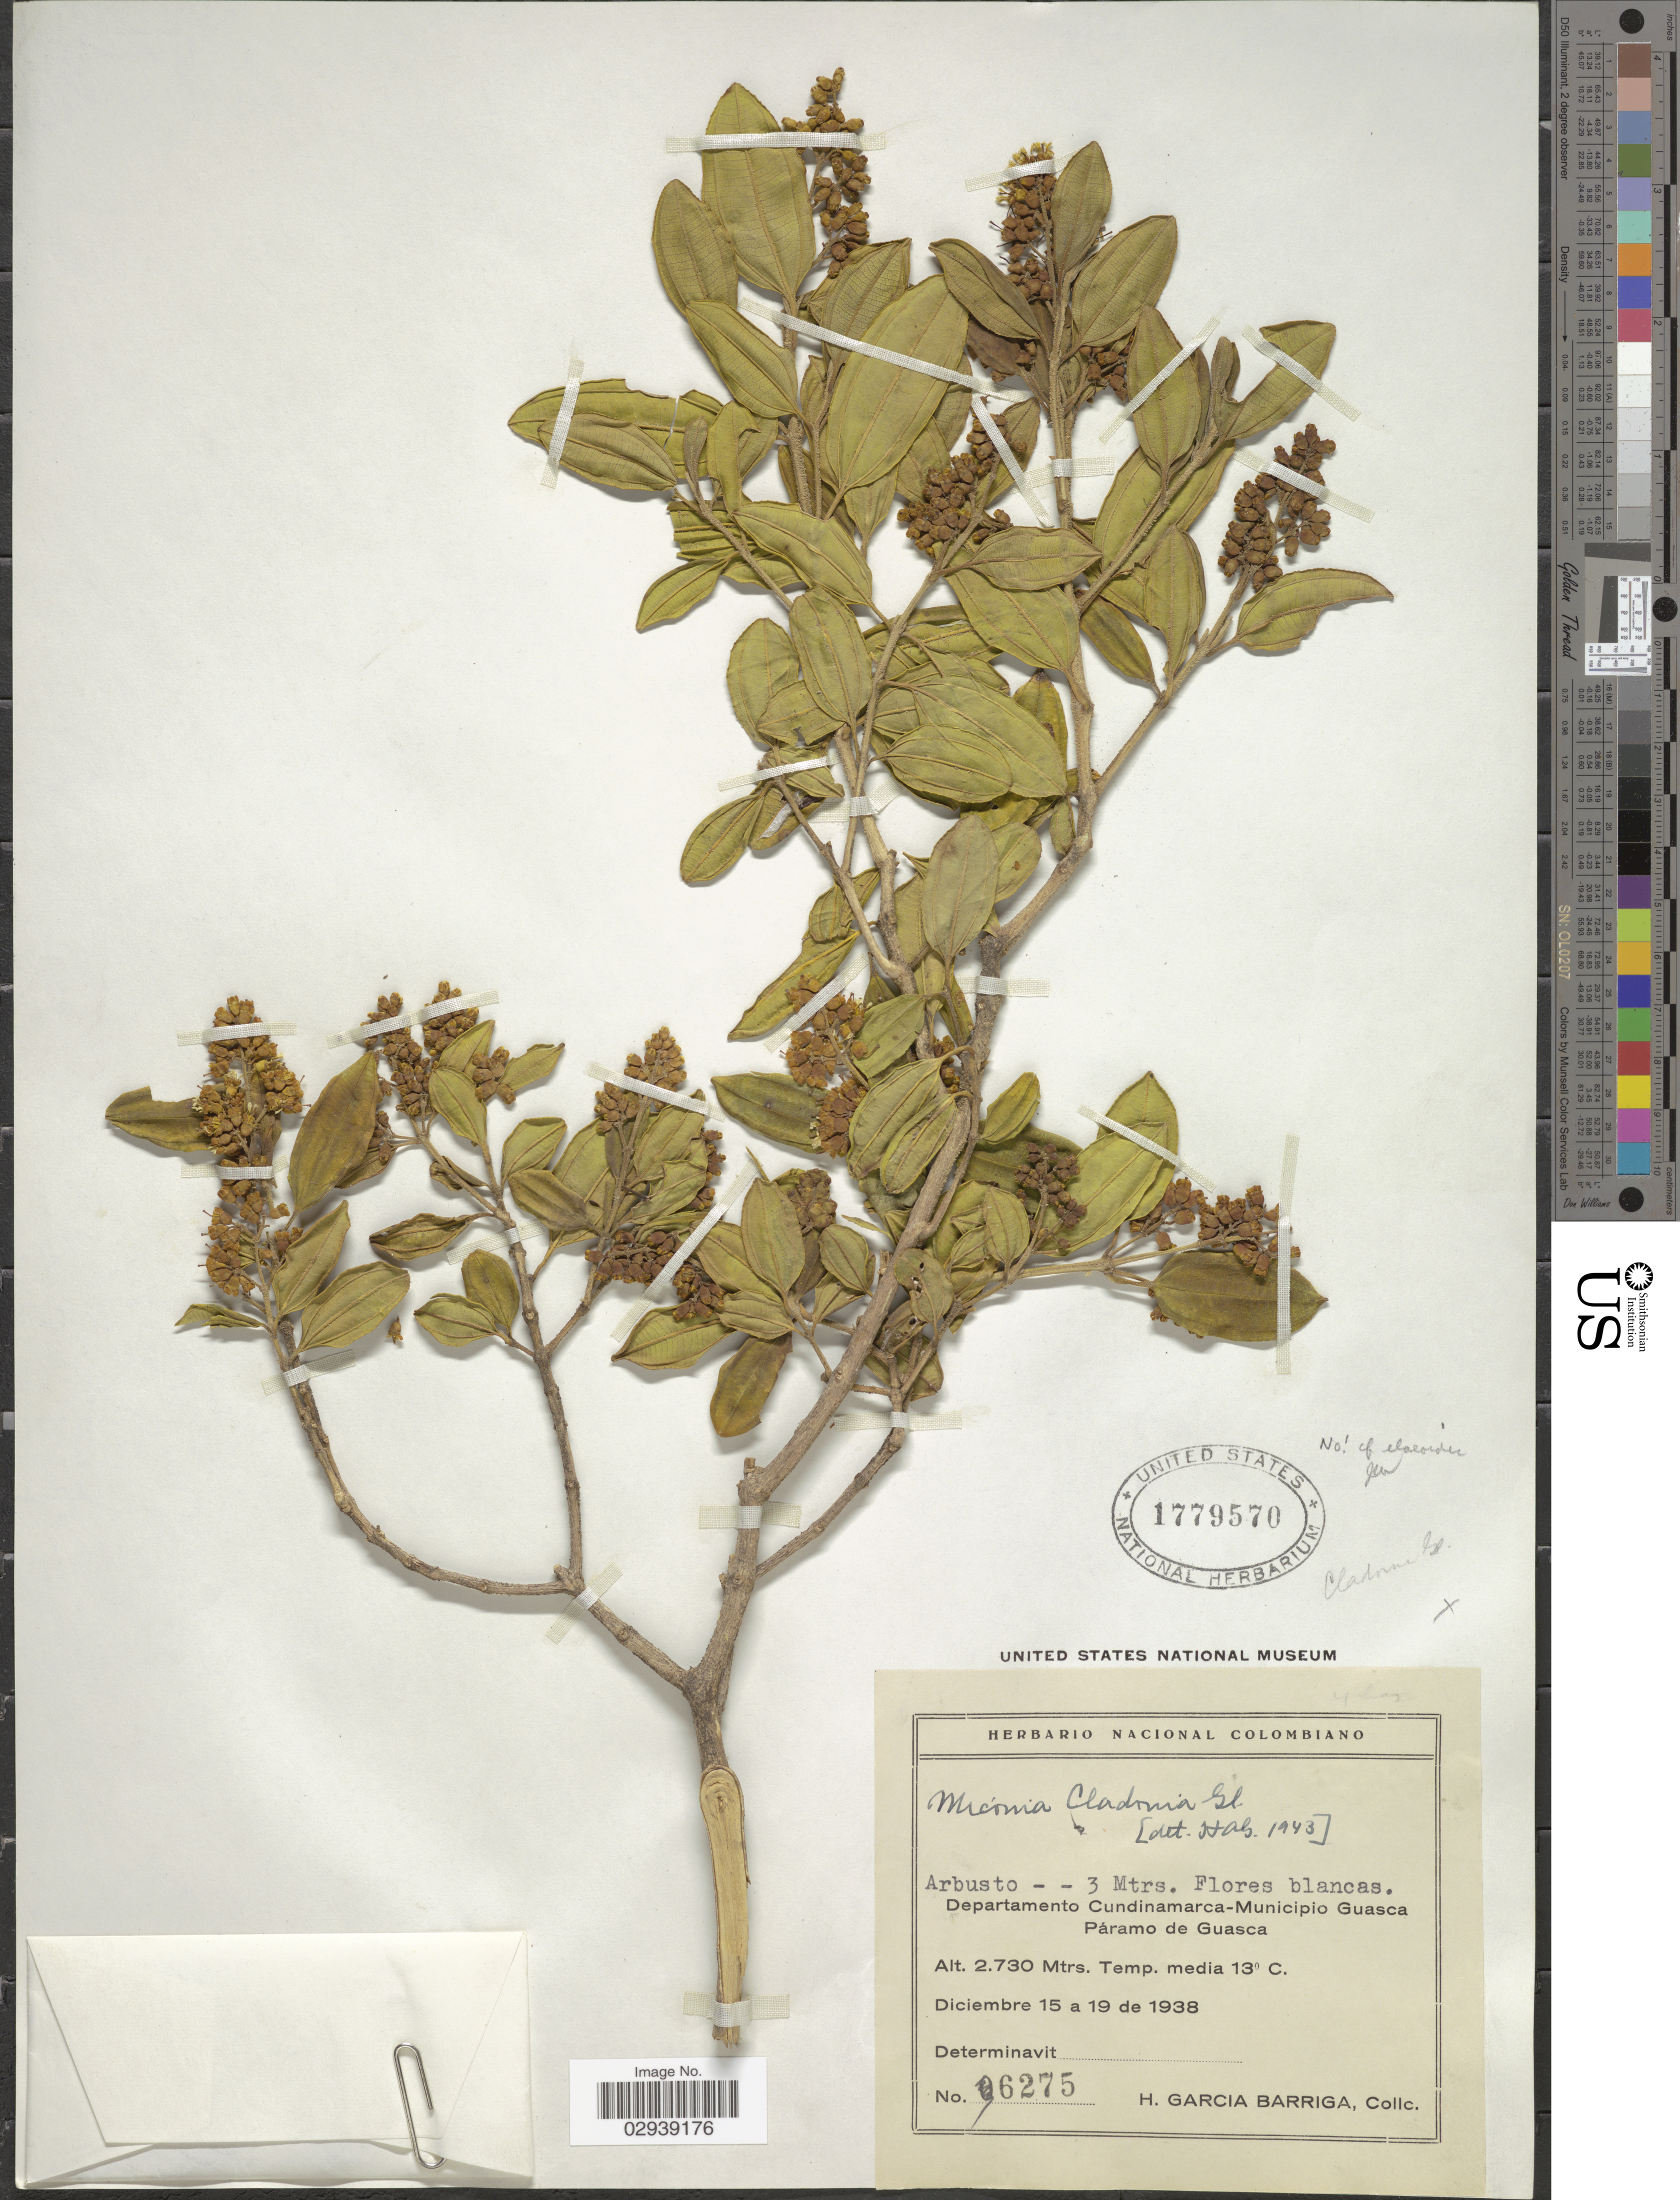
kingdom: Plantae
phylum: Tracheophyta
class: Magnoliopsida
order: Myrtales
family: Melastomataceae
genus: Miconia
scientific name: Miconia elaeoides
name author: Naudin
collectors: H. García Barriga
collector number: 6275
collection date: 1938-12-15/1938-12-19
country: Colombia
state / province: Cundinamarca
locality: Departamento Cundinamarca-Municipio Guasca. Páramo de Guasca.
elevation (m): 2730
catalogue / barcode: US 1779570